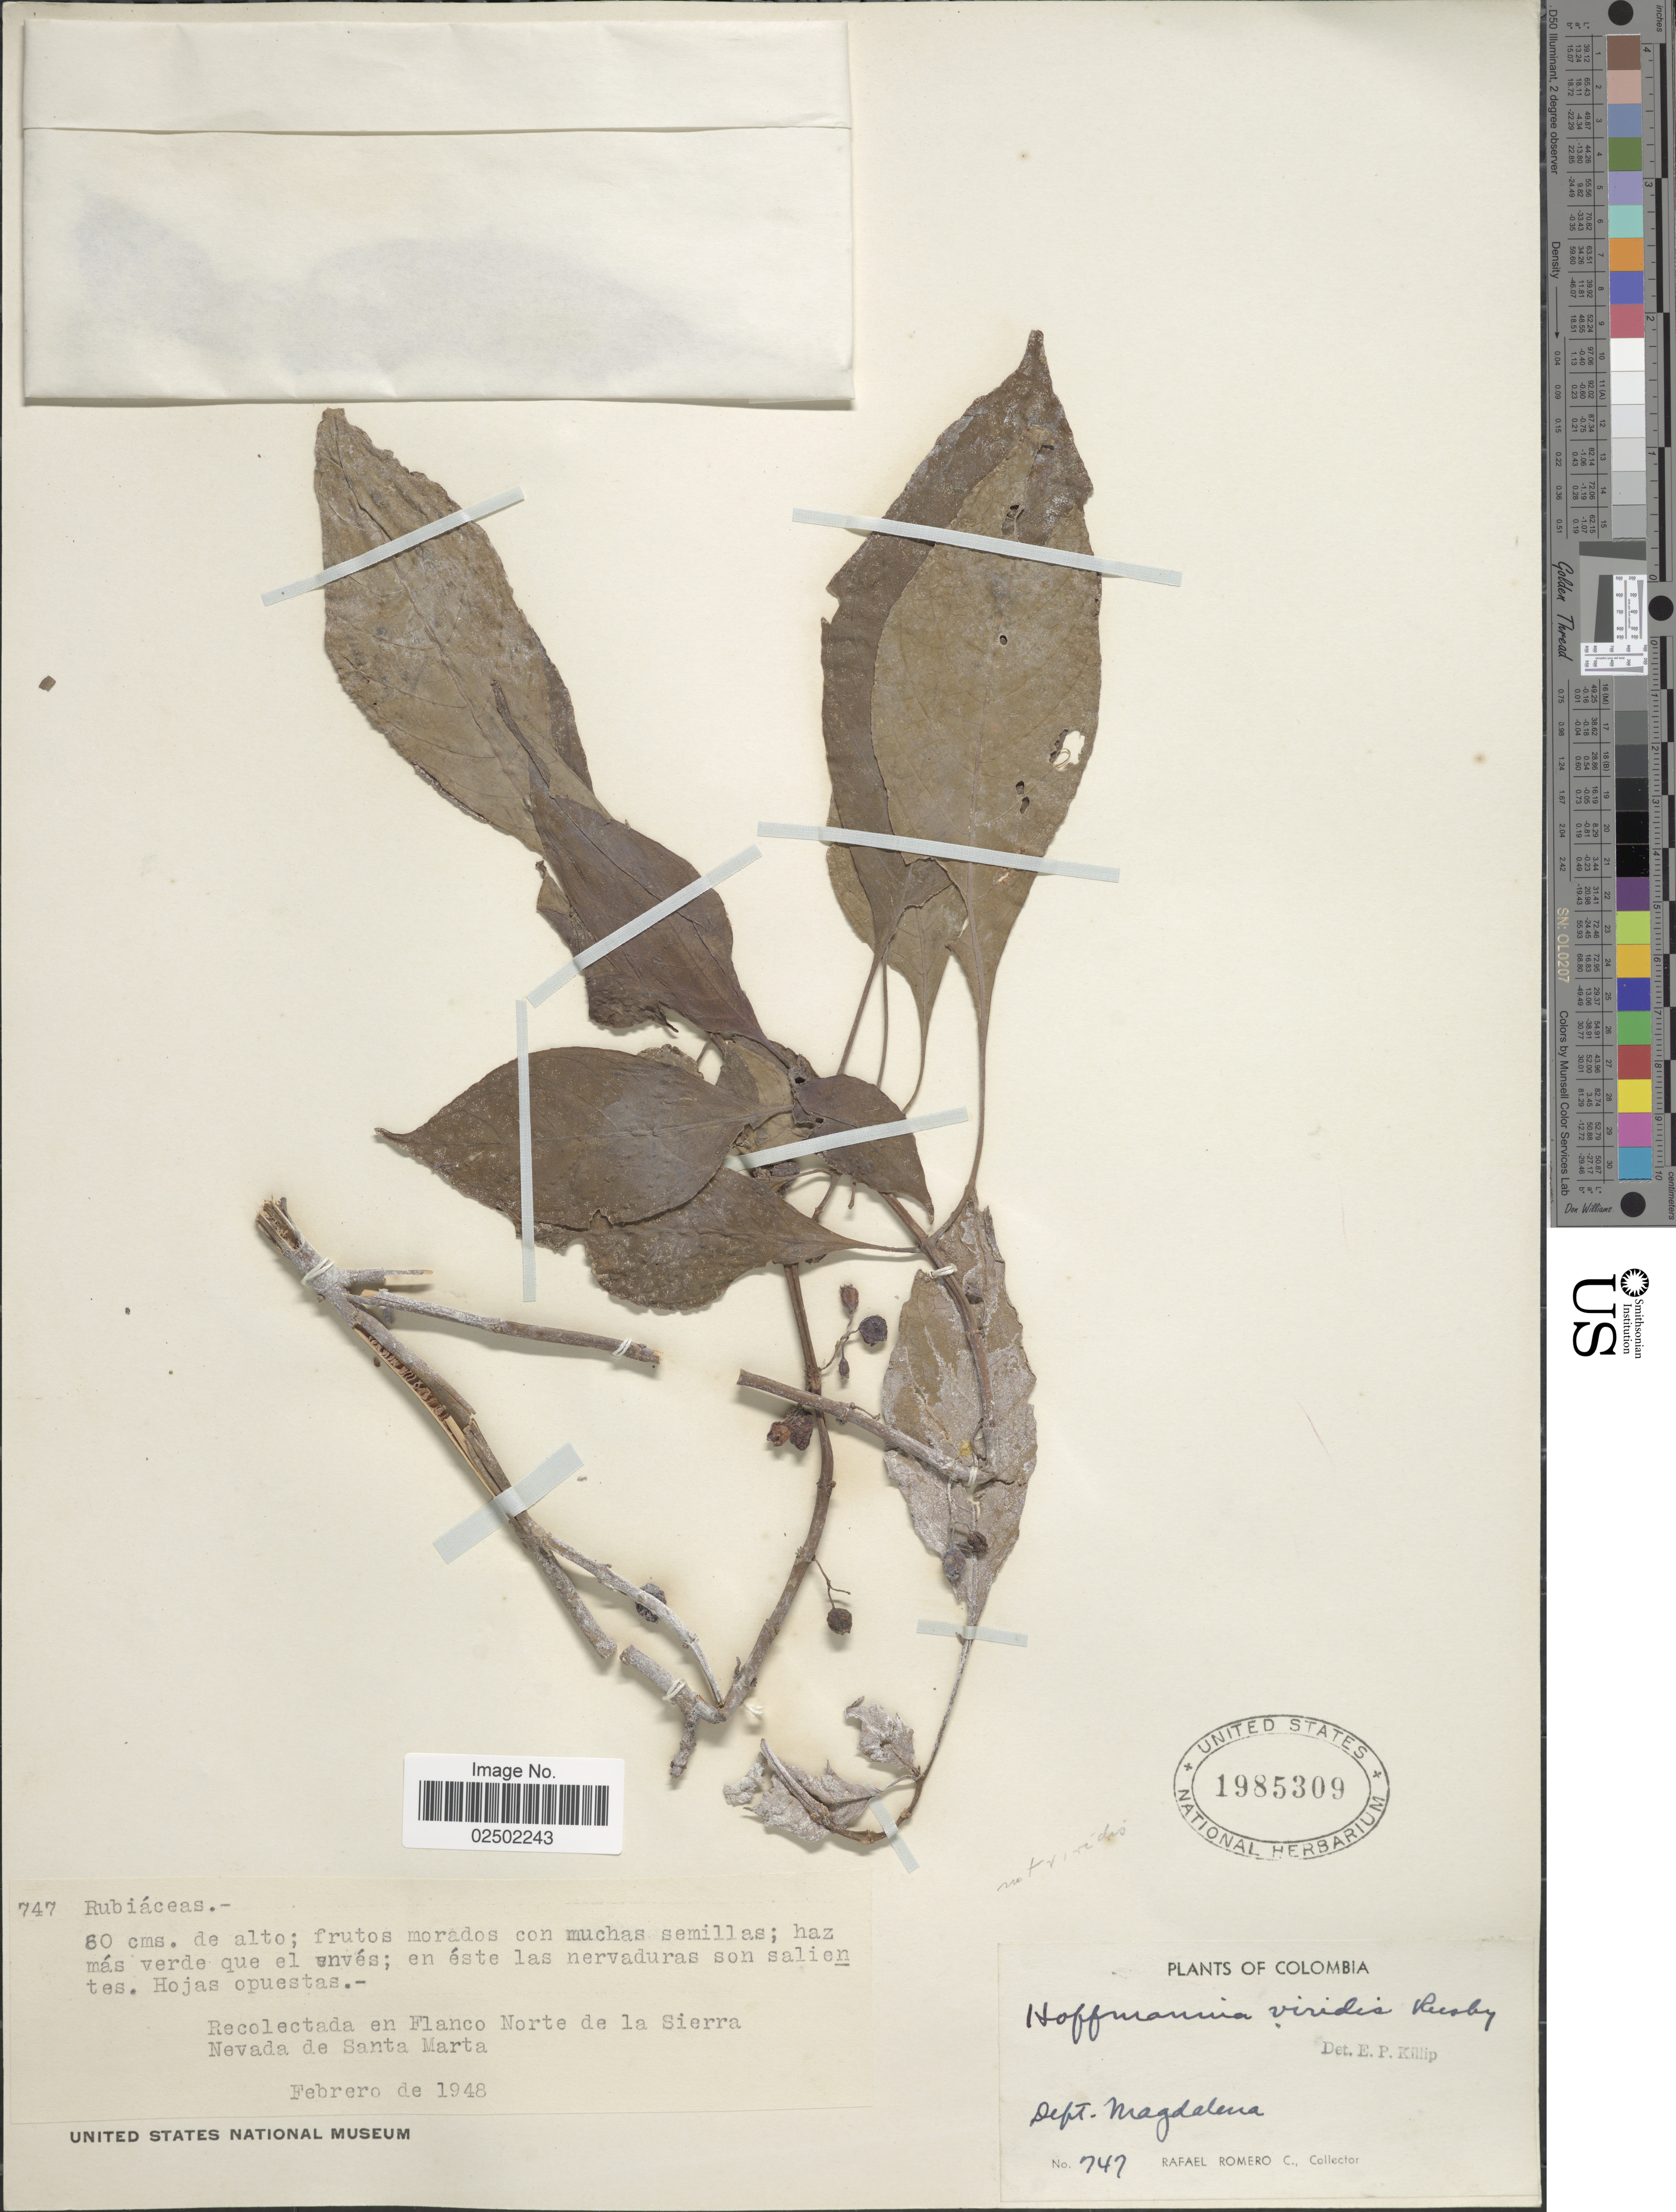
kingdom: Plantae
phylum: Tracheophyta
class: Magnoliopsida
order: Gentianales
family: Rubiaceae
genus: Hoffmannia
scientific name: Hoffmannia viridis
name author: Rusby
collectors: R. Romero Castañeda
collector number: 747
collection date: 1948-02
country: Colombia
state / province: Magdalena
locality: Recolectada en Flanco Norte de la Sierra, Nevada de Santa Marta, Dept. Magdalena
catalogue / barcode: US 1985309